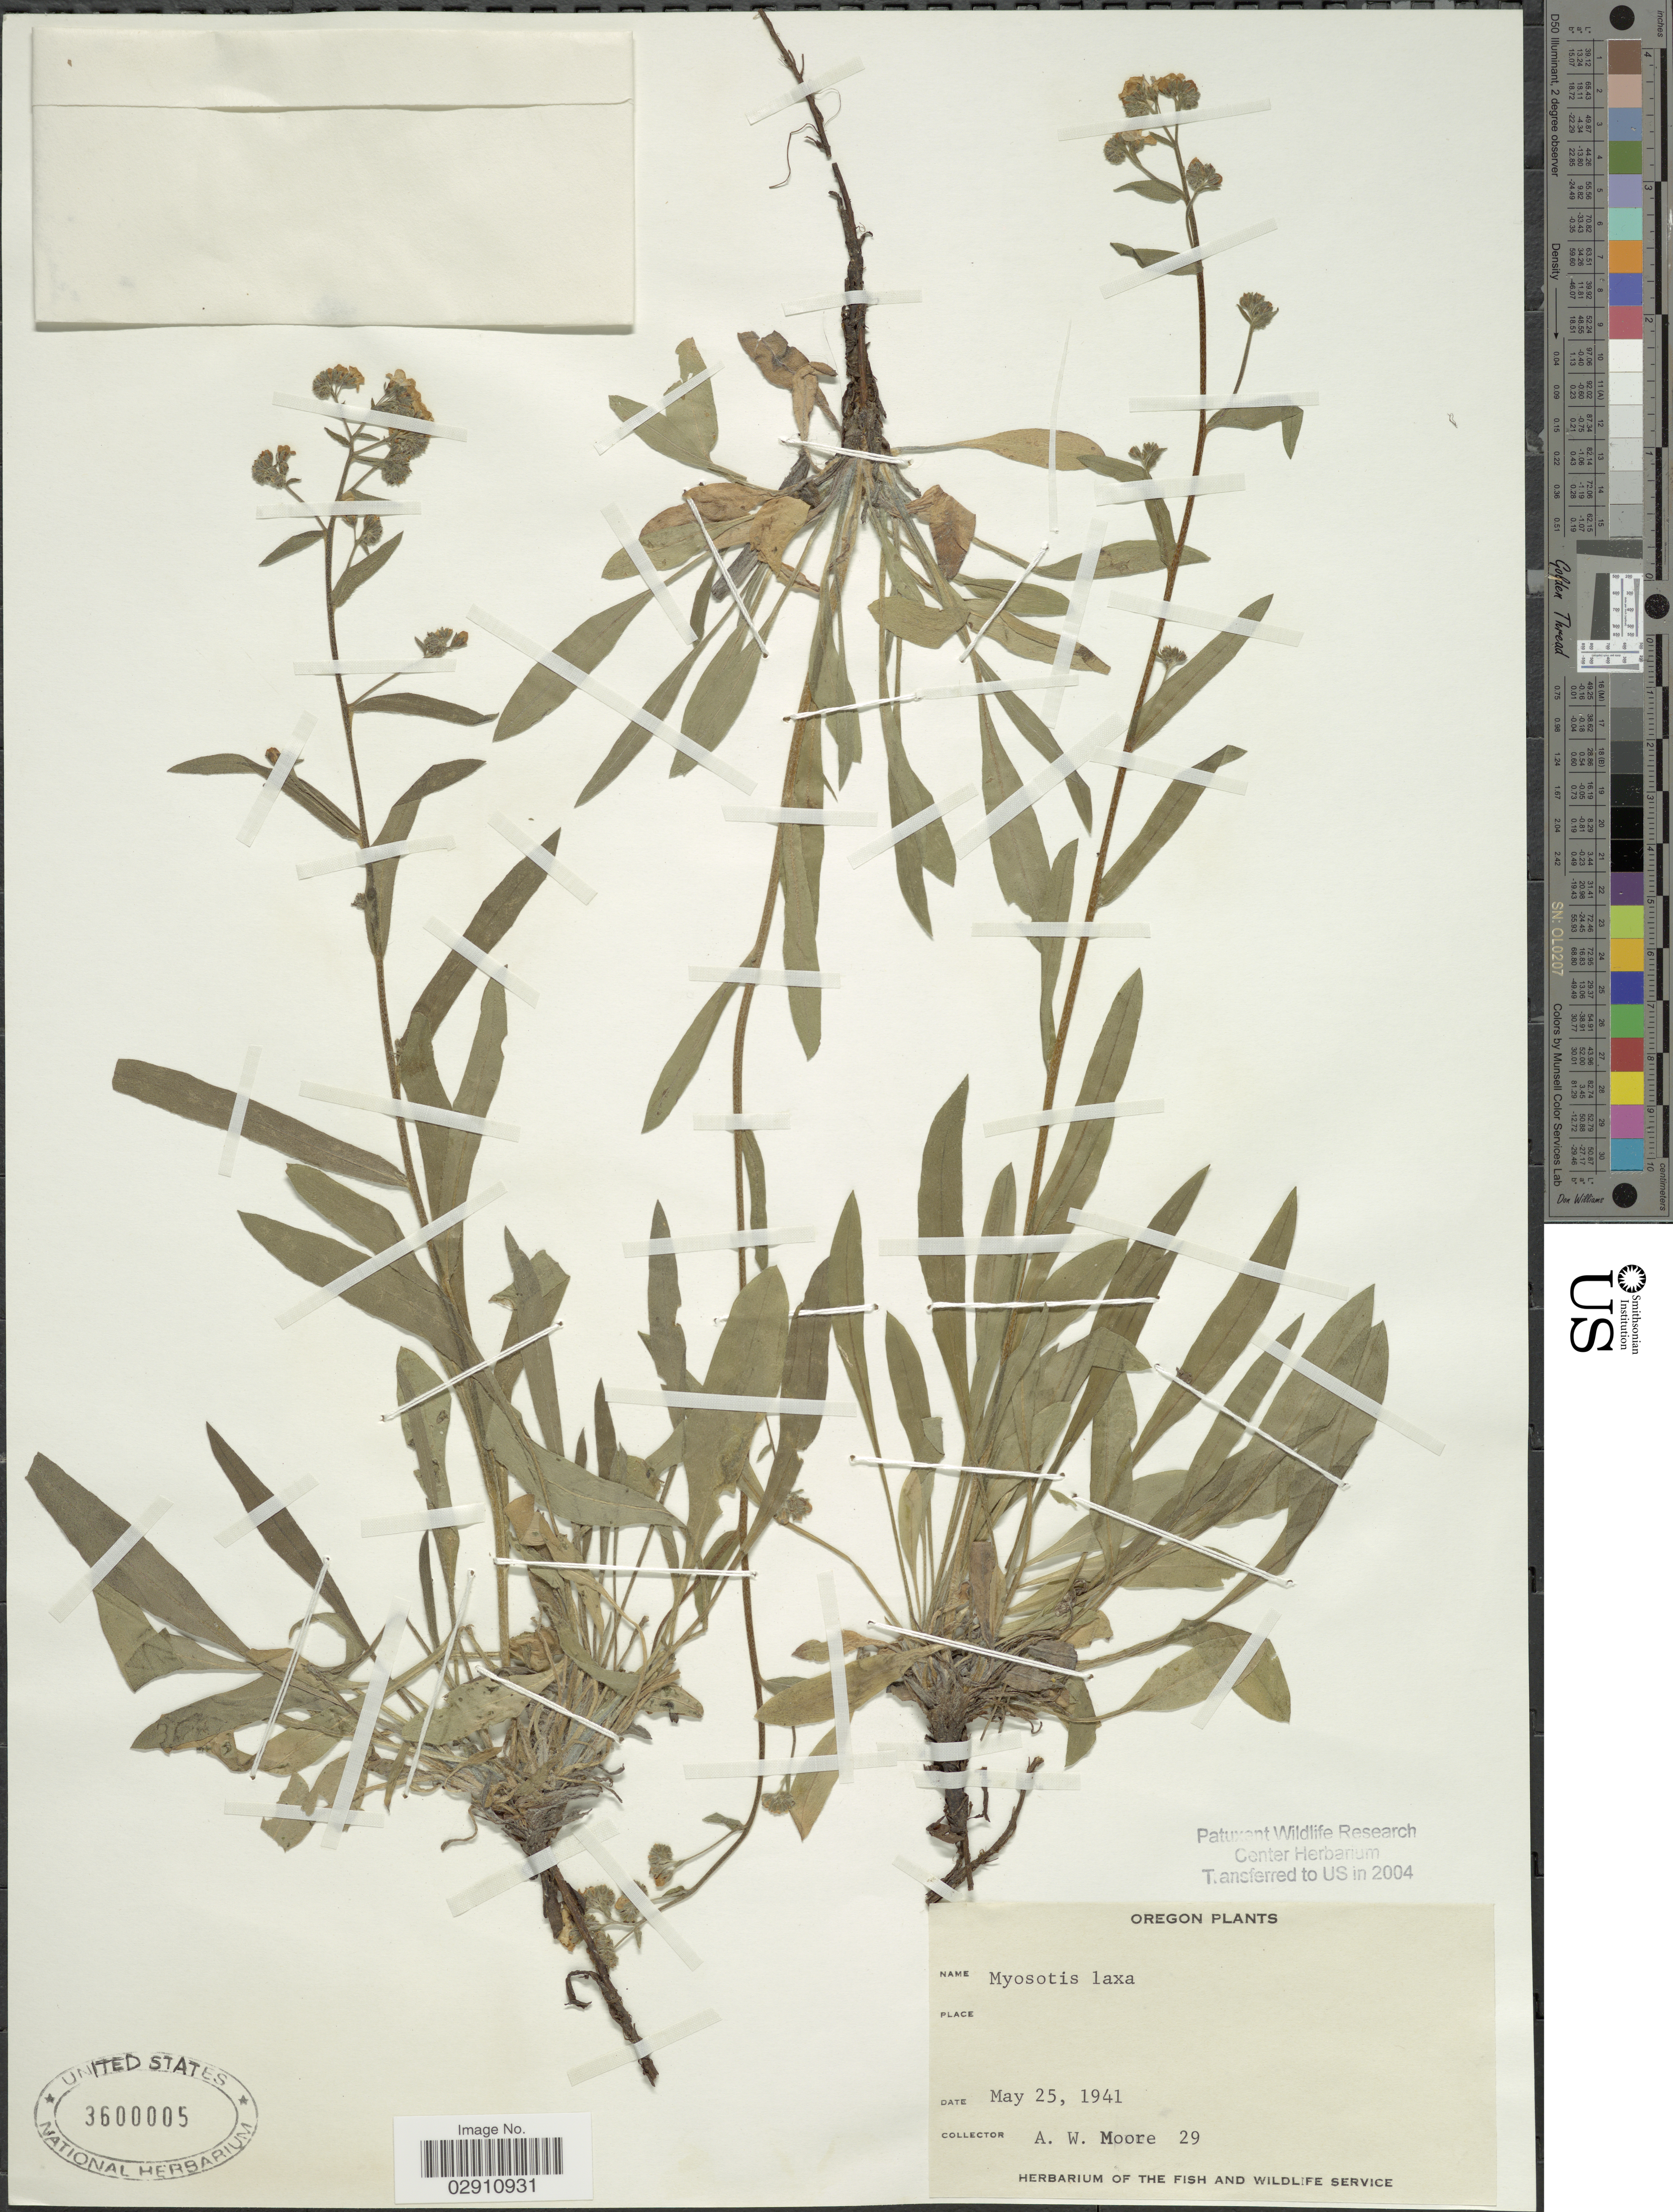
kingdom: Plantae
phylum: Tracheophyta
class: Magnoliopsida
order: Boraginales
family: Boraginaceae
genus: Myosotis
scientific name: Myosotis laxa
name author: F. Lehm.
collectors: A. Moore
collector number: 29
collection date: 1941-05-25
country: United States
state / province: Oregon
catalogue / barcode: US 3600005